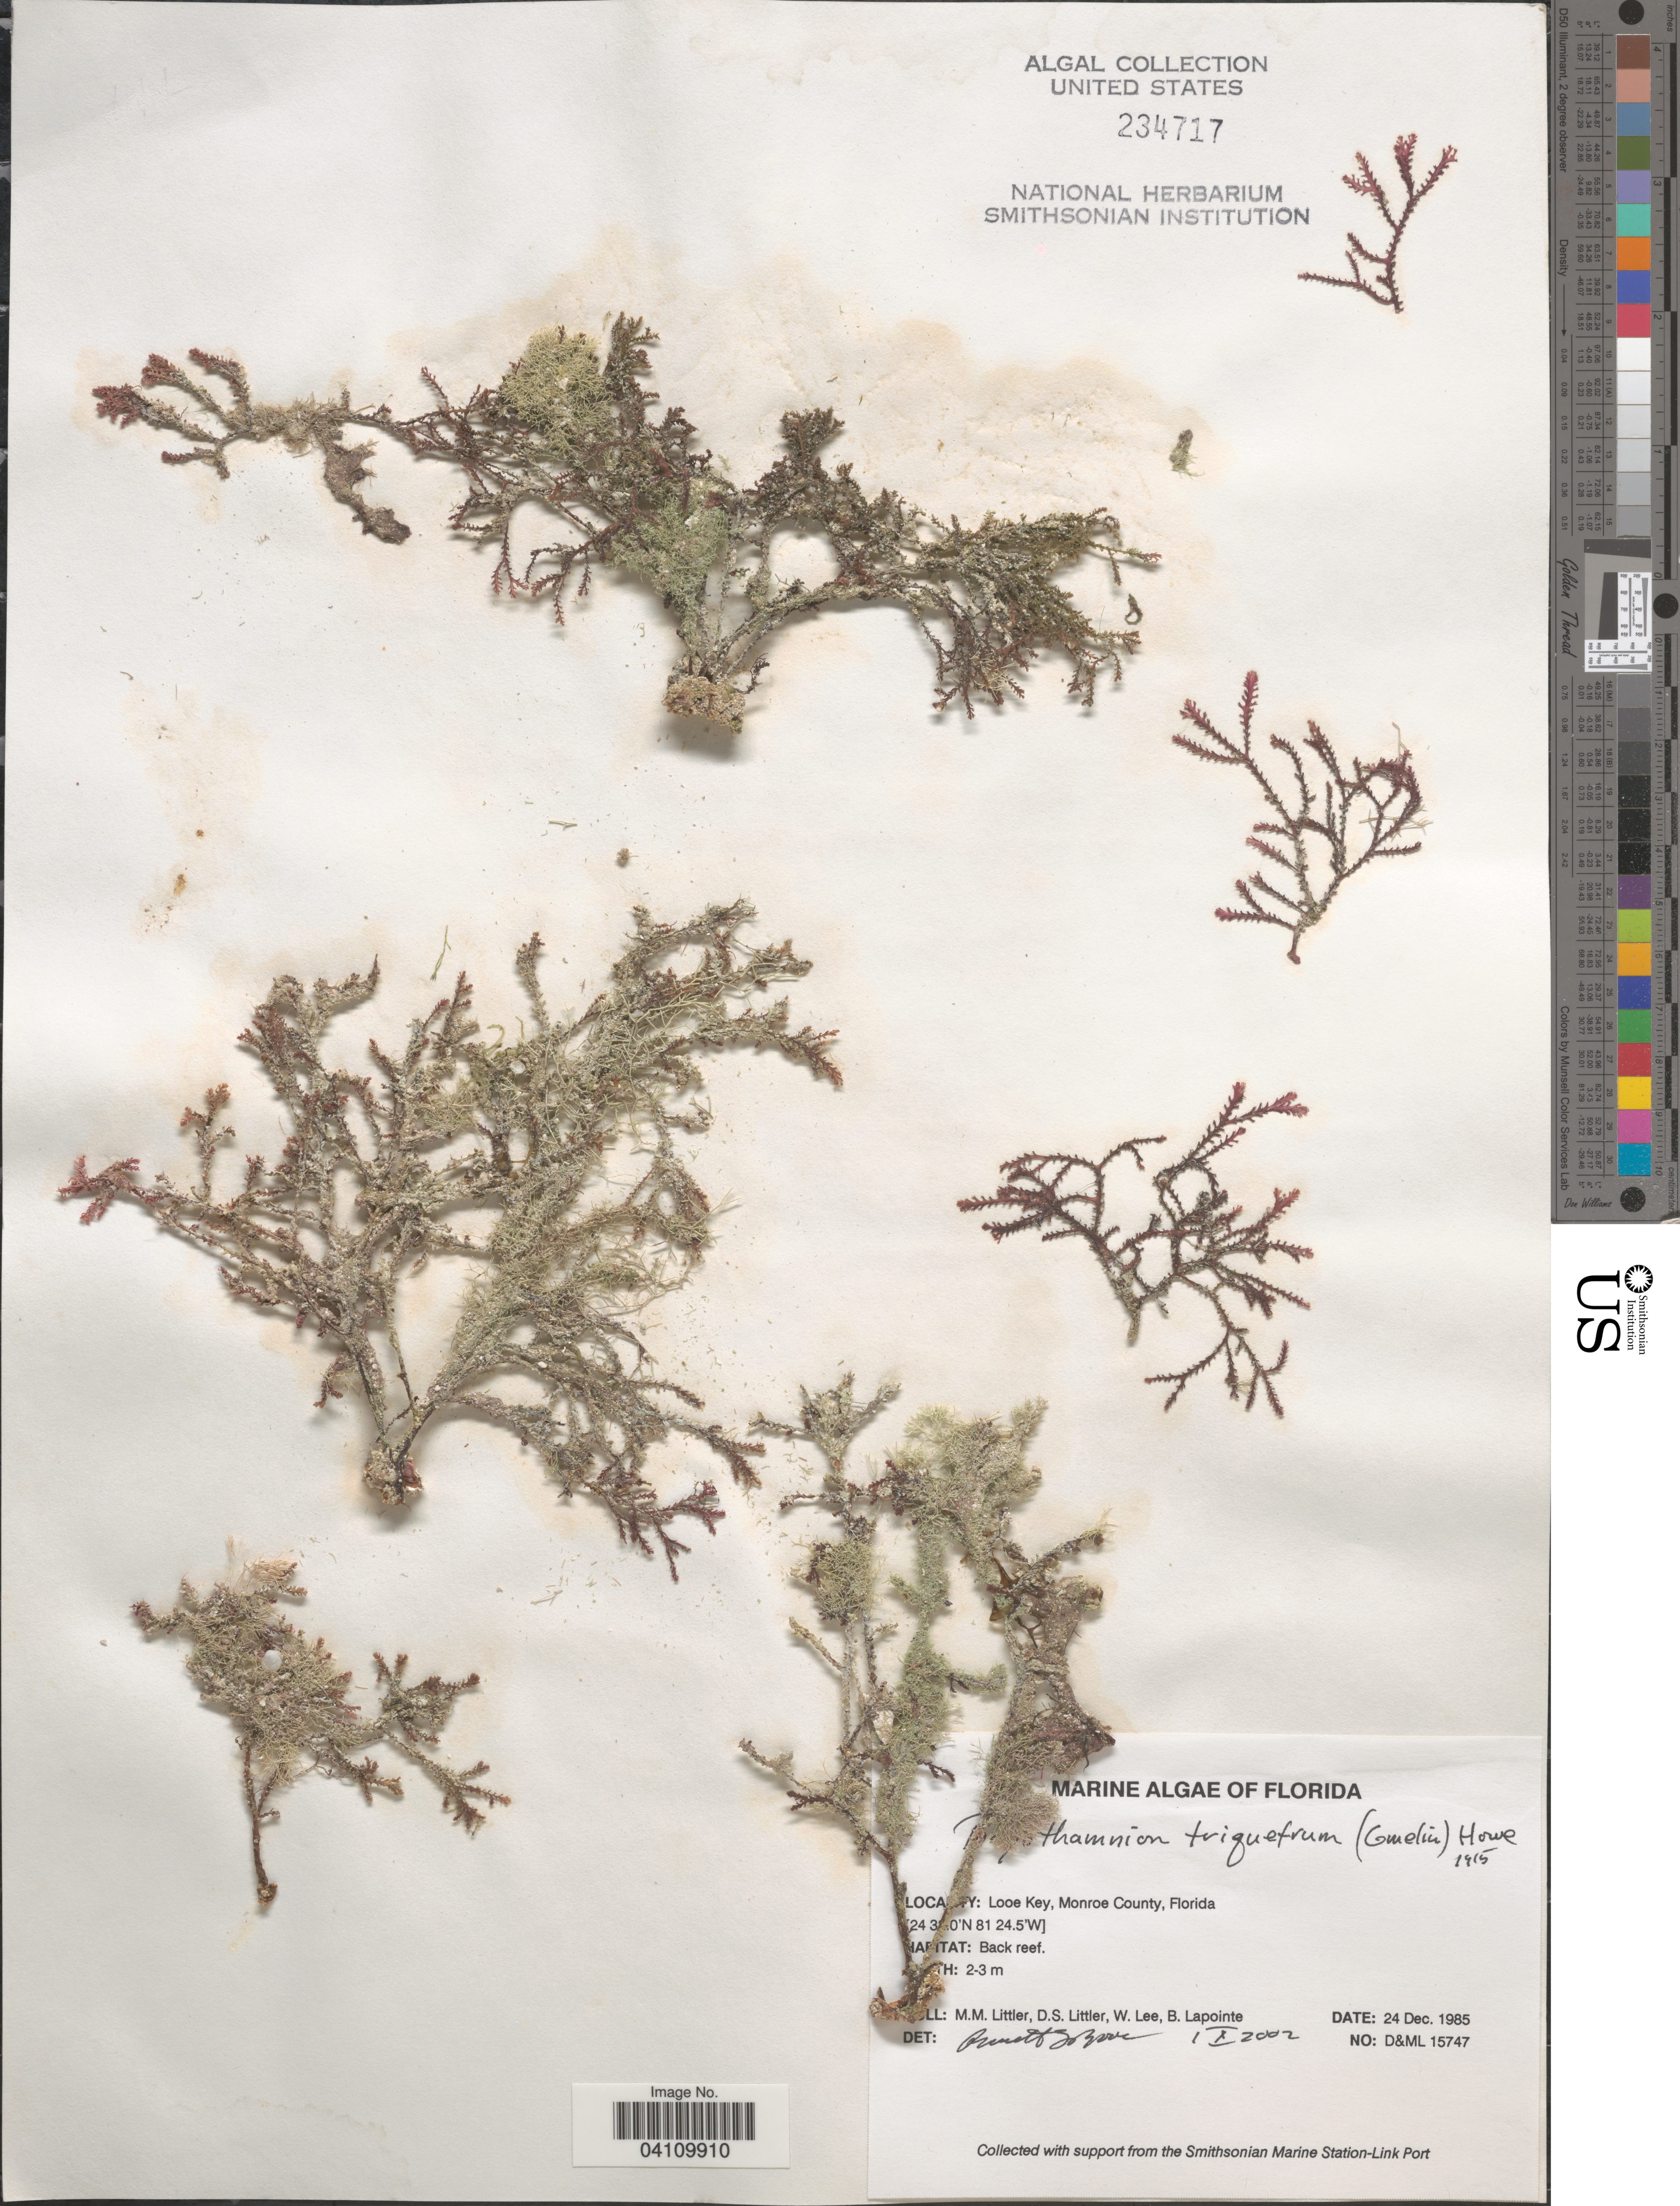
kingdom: Plantae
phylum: Rhodophyta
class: Florideophyceae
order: Ceramiales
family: Rhodomelaceae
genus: Alsidium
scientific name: Alsidium triquetrum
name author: (S.G. Gmel.) Trevis.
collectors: D. S. Littler, W. Lee & B. Lapointe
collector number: D&ML 15747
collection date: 1985-12-24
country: United States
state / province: Florida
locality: Looe Key, Monroe County.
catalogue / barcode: US 234717